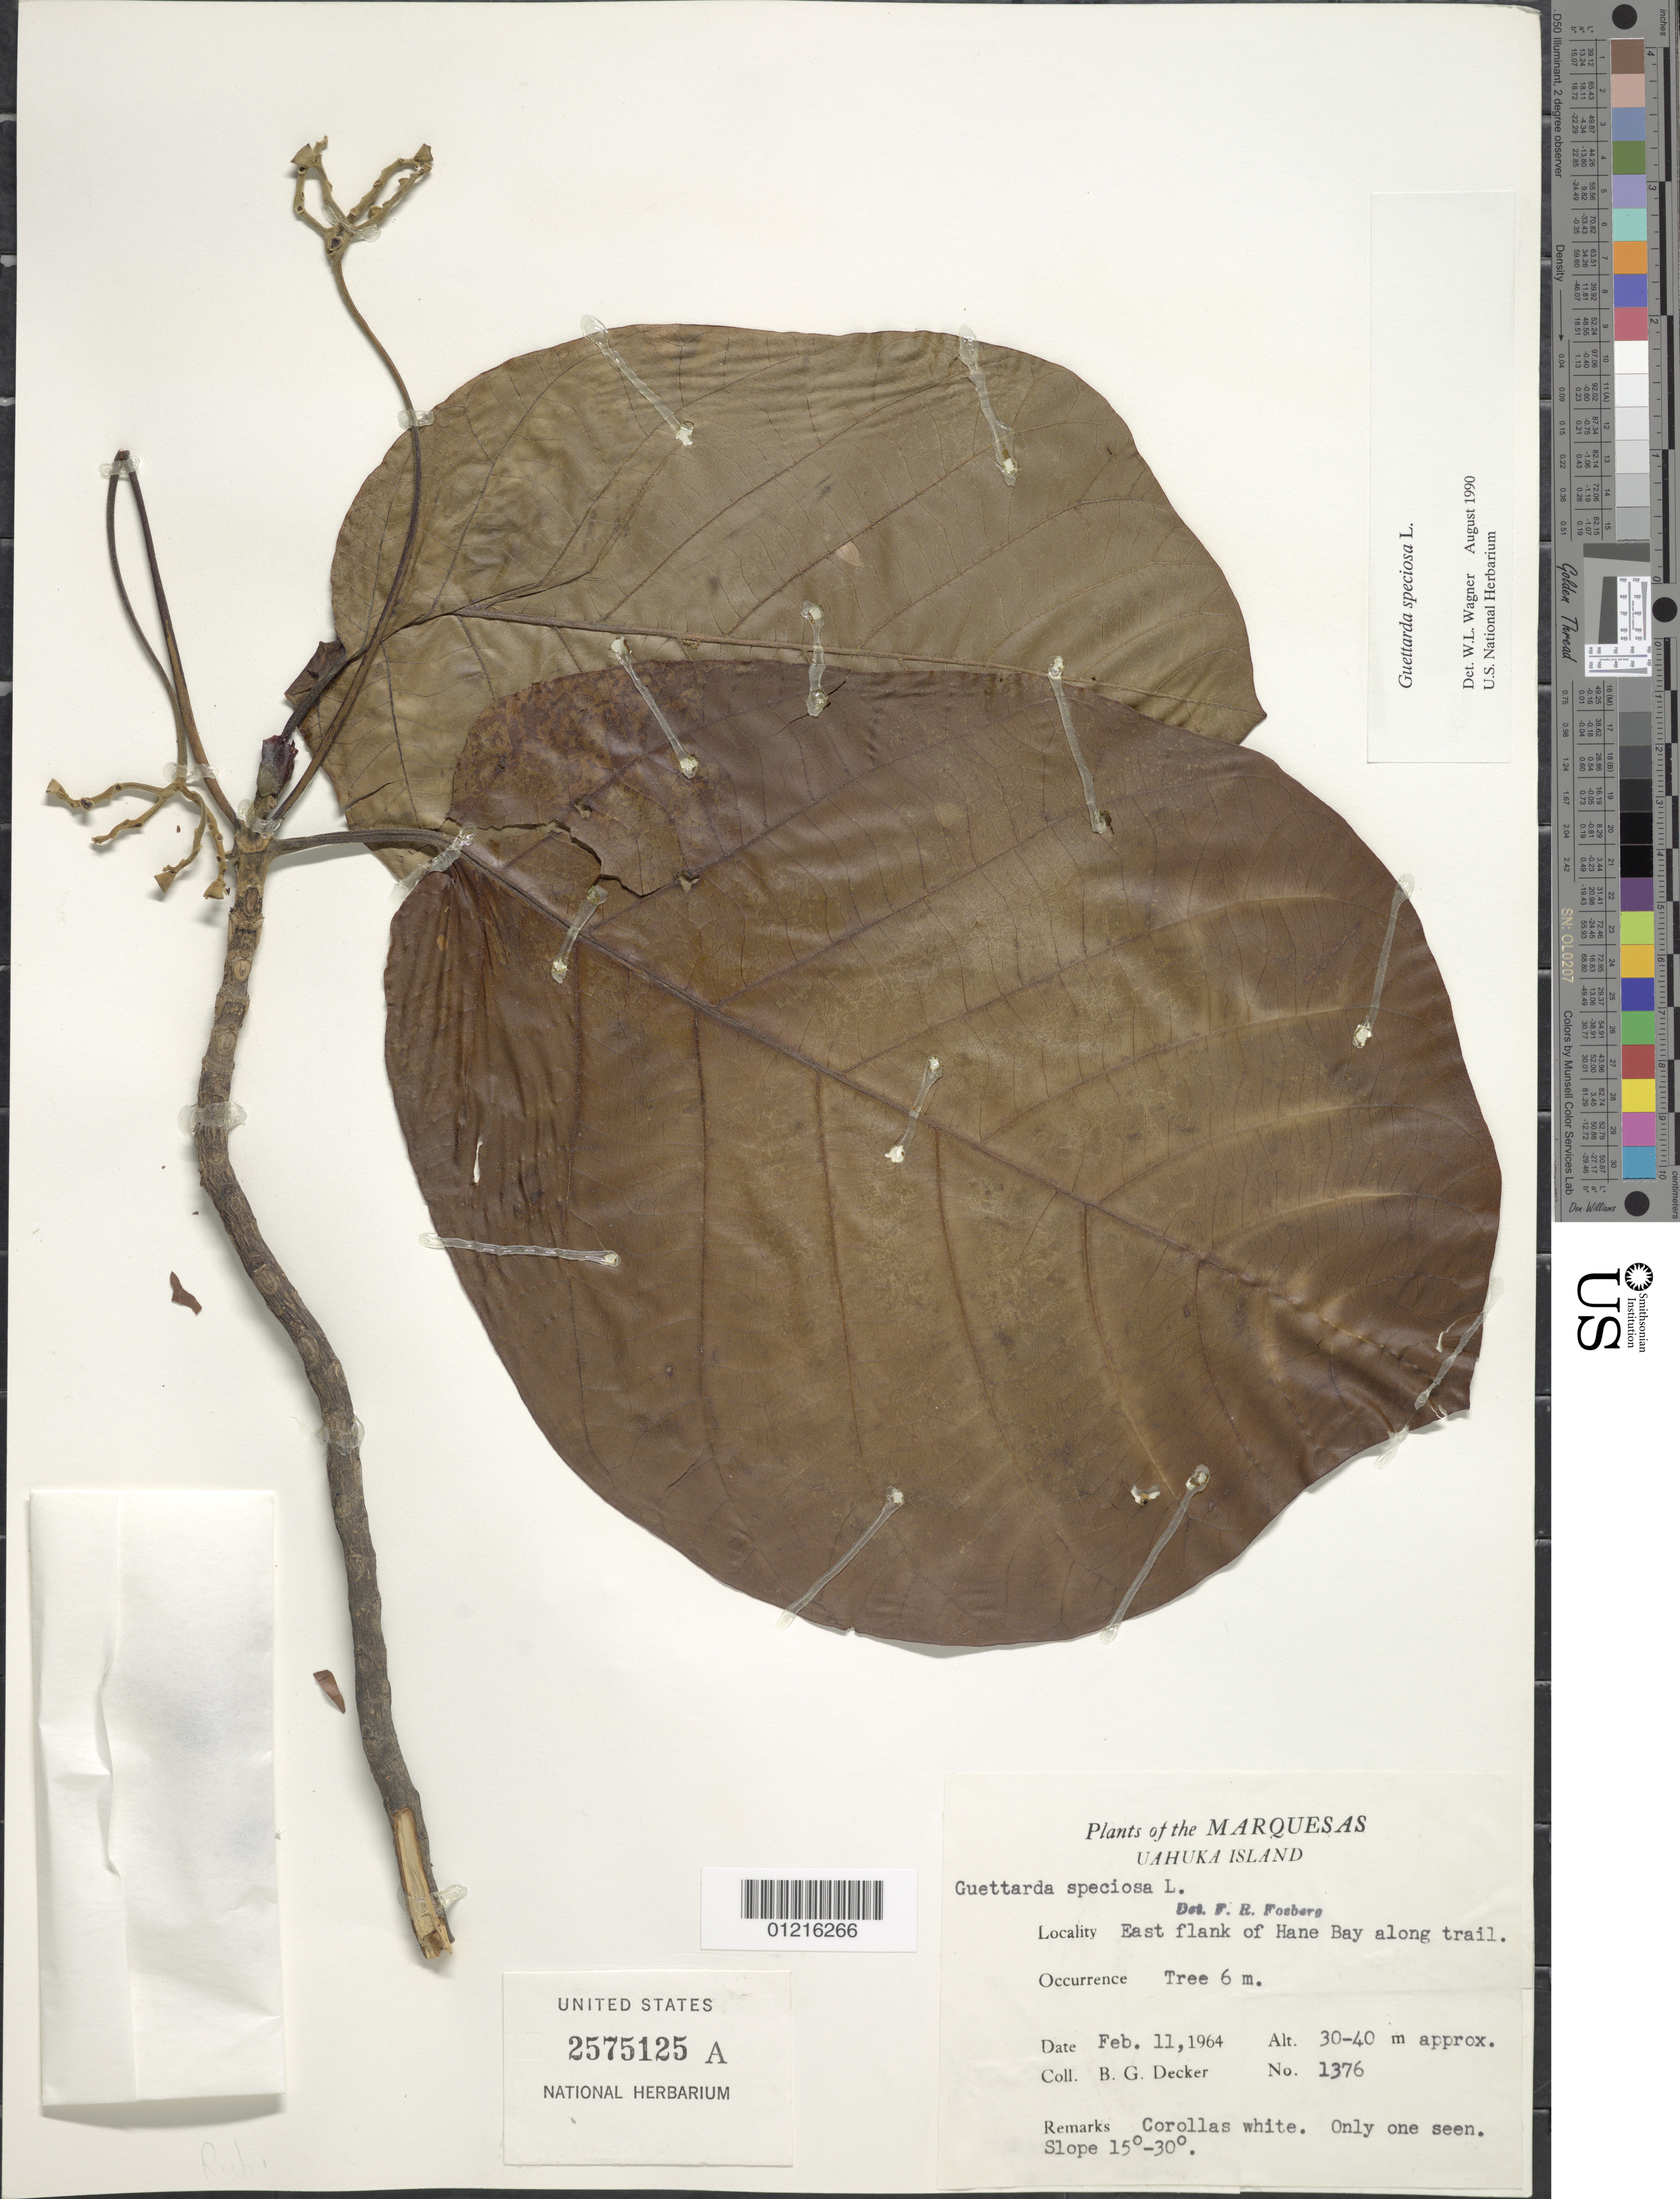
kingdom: Plantae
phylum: Tracheophyta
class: Magnoliopsida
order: Gentianales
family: Rubiaceae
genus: Guettarda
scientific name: Guettarda speciosa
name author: L.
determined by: Wagner, W. L., (BOT), Smithsonian Institution - National Museum of Natural History (UNITED STATES)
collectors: B. G. Decker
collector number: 1376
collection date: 1964-02-11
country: French Polynesia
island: Ua Huka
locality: E flank of Hane Bay along trail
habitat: Only one seen; slope 15-30 degrees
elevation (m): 30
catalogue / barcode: US 2575125A